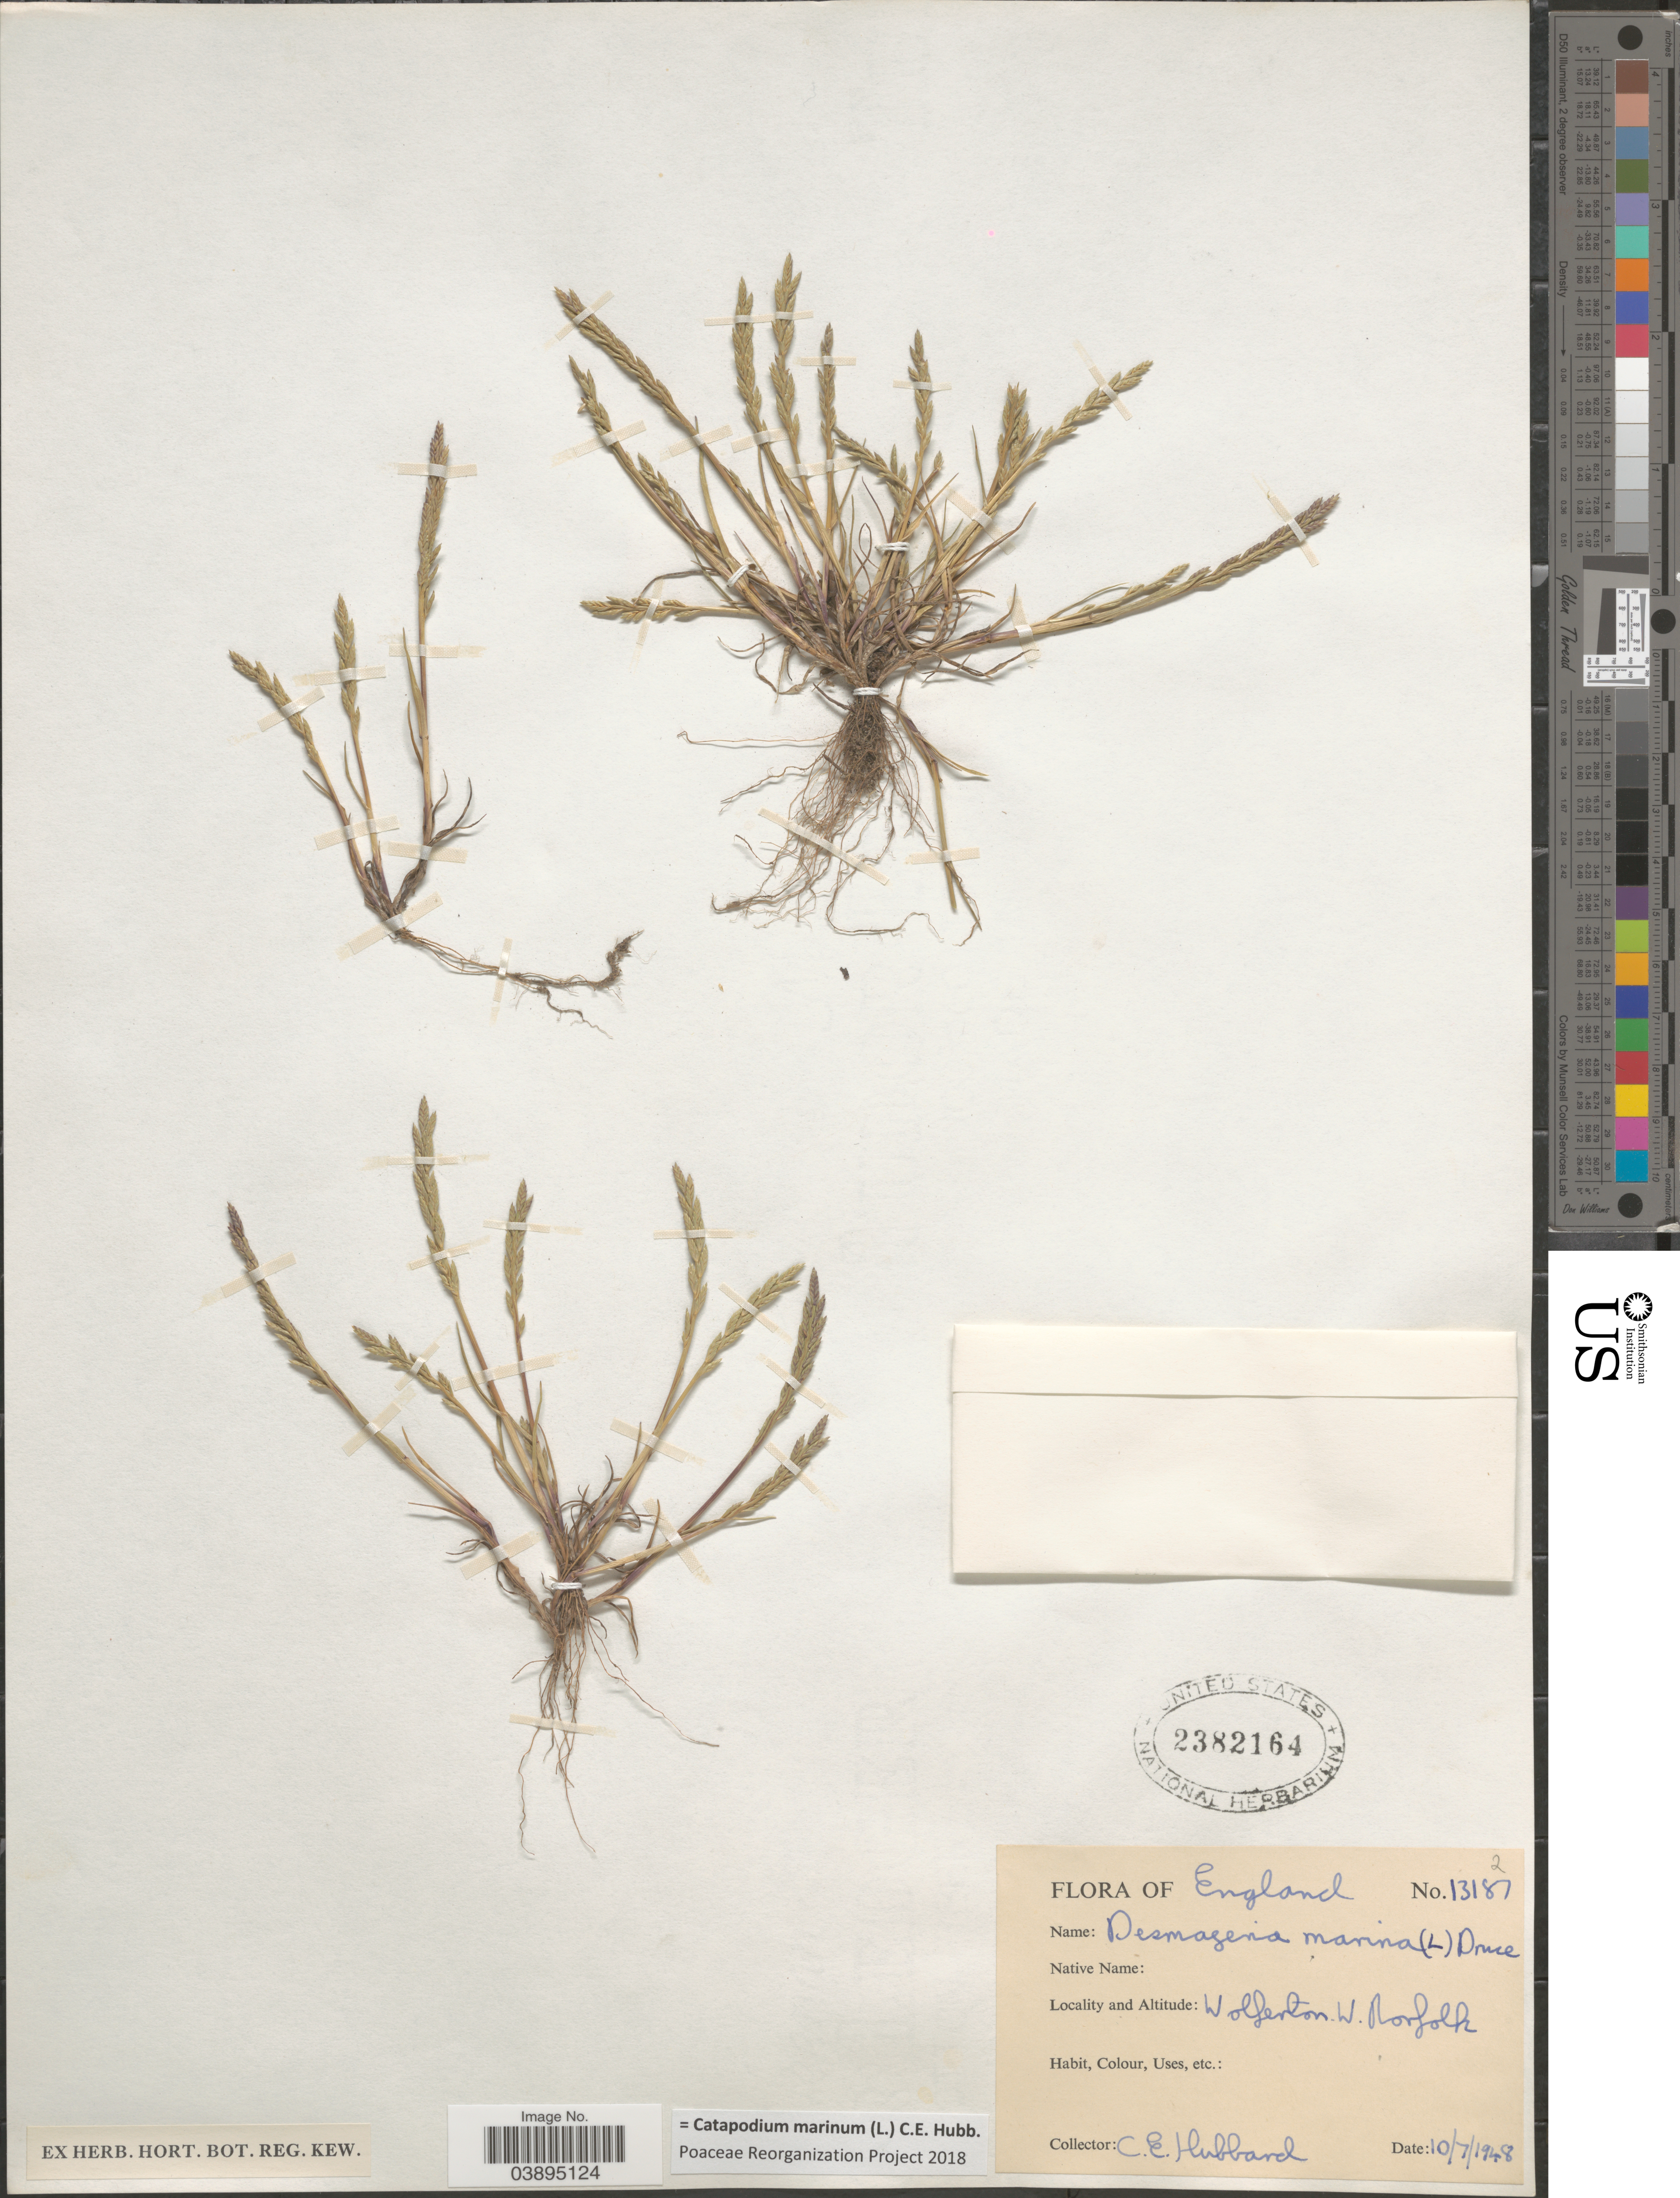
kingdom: Plantae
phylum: Tracheophyta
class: Liliopsida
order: Poales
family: Poaceae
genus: Catapodium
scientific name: Catapodium marinum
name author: (L.) C.E. Hubb.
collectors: C. E. Hubbard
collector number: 13187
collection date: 1948-07-10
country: United Kingdom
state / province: England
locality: Wolferton. W. Norfolk.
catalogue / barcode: US 2382164